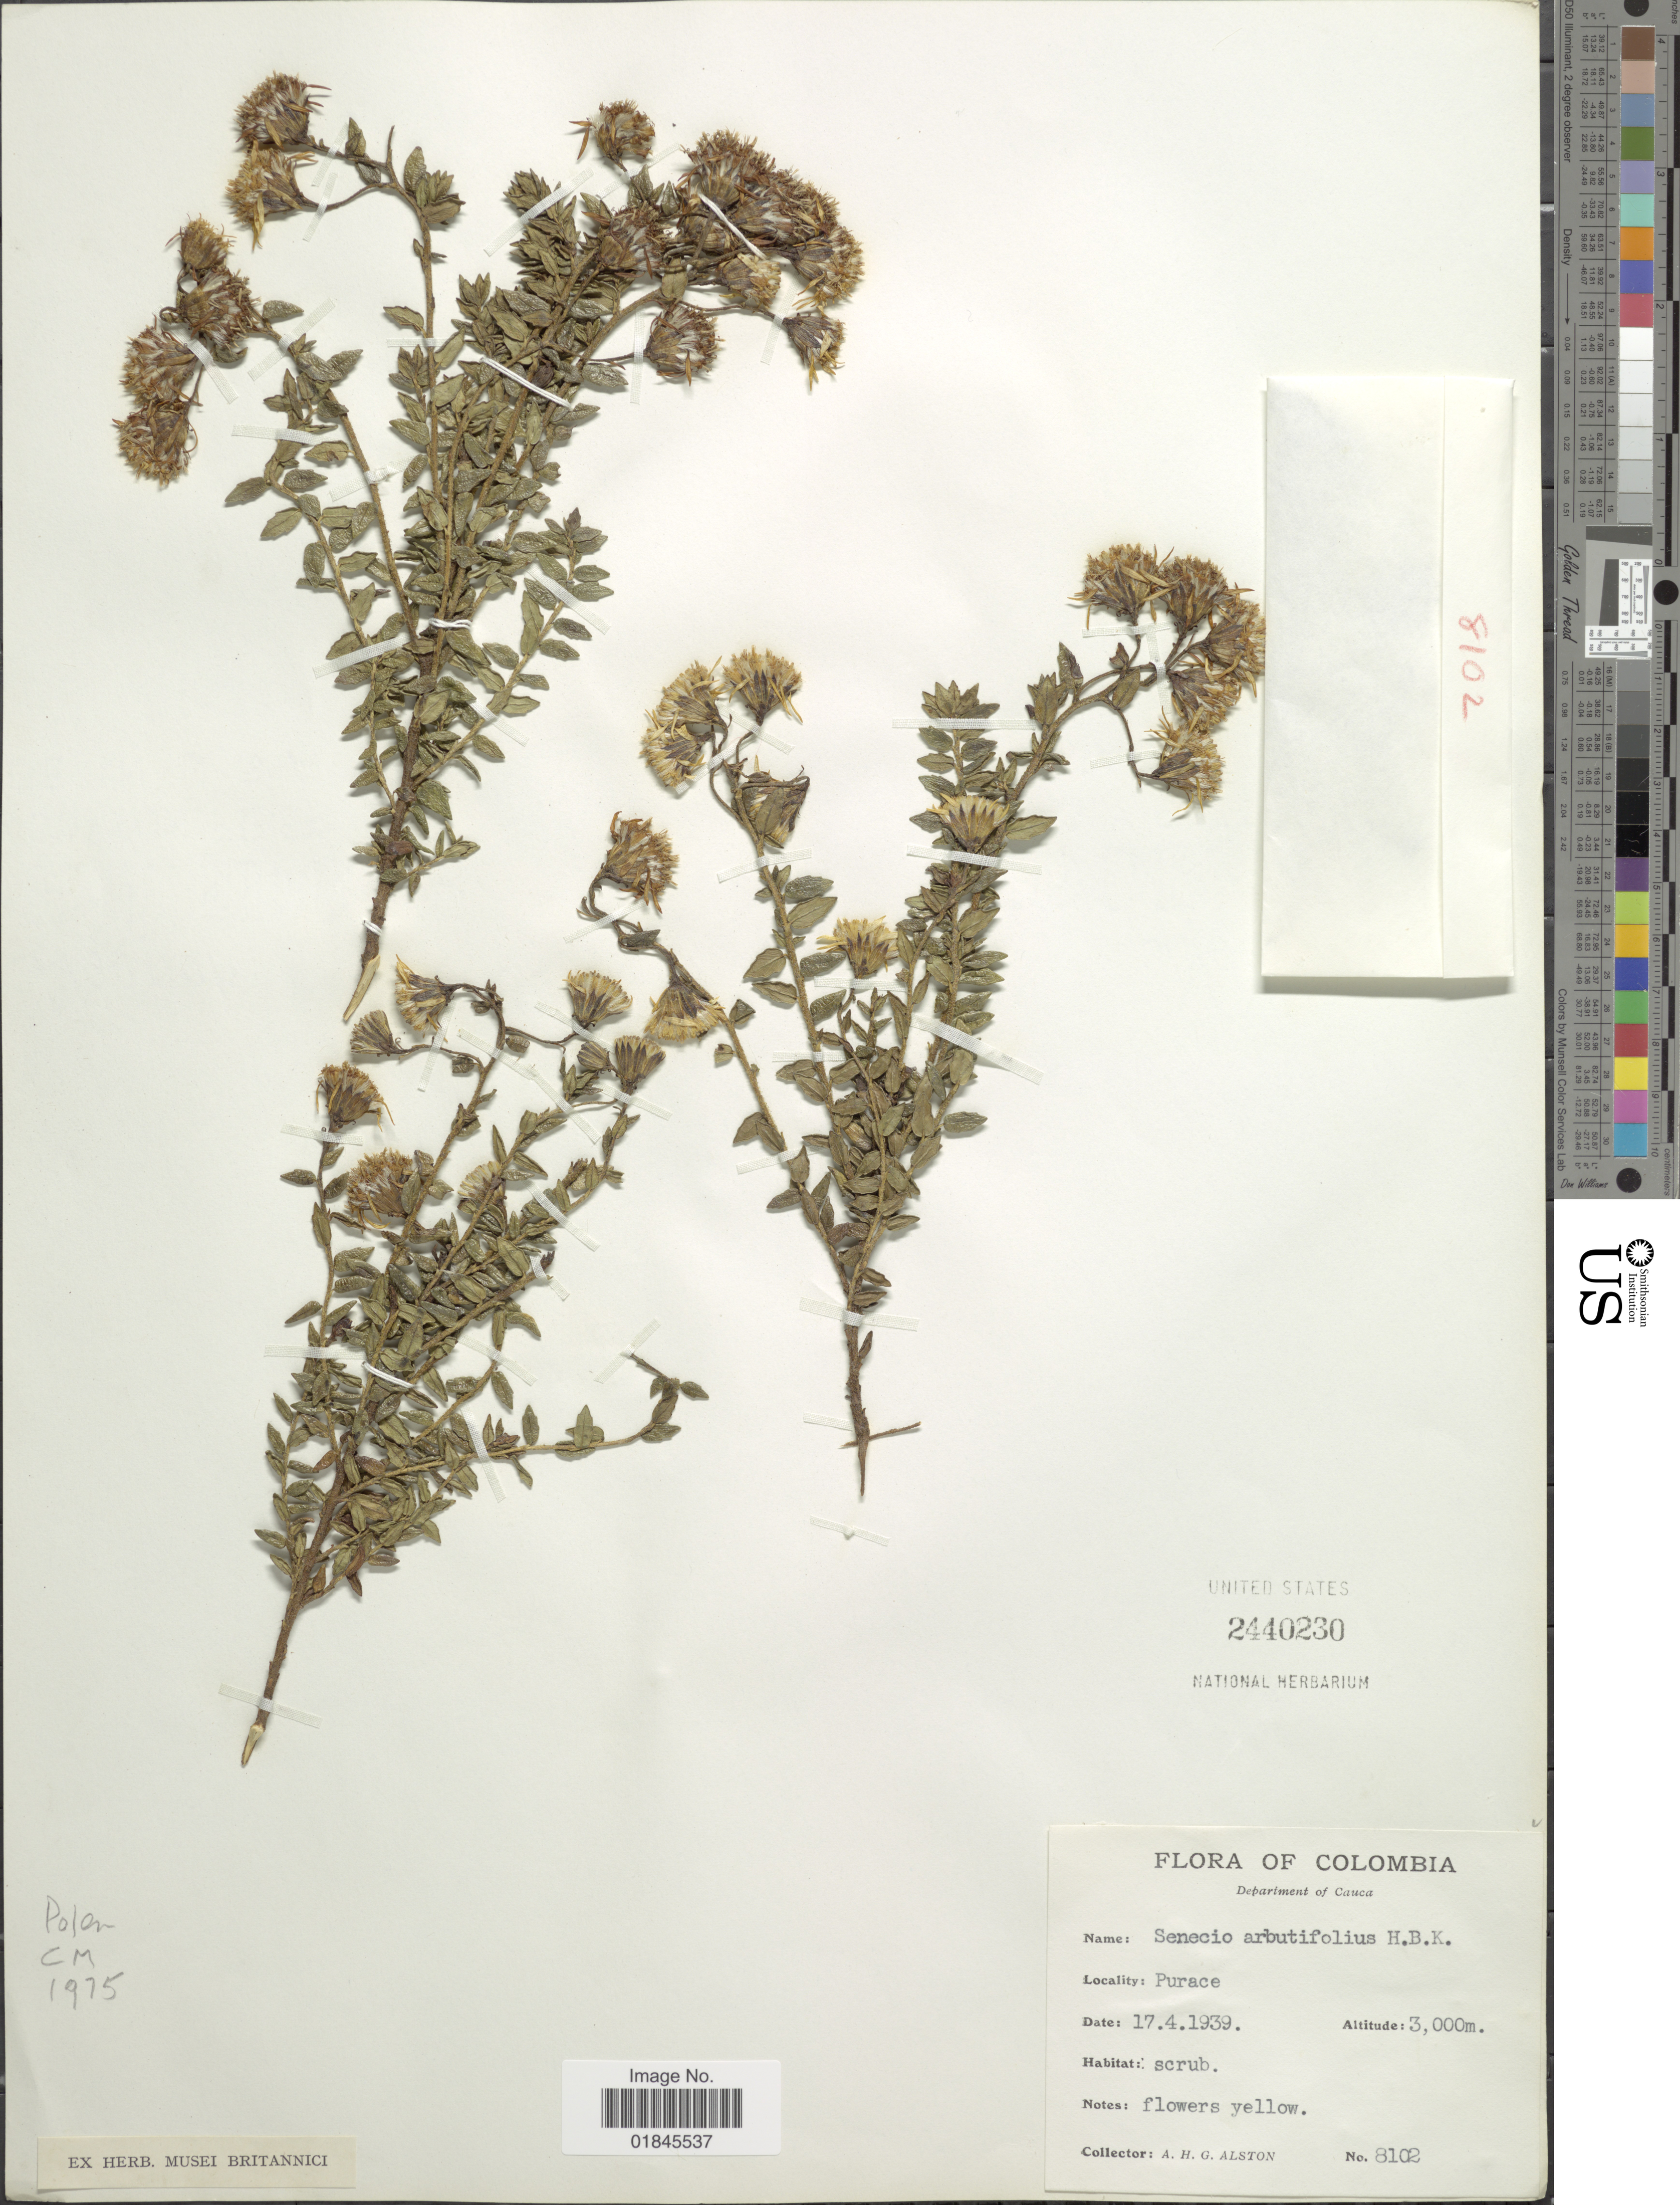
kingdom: Plantae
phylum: Tracheophyta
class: Magnoliopsida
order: Asterales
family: Asteraceae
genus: Pentacalia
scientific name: Pentacalia mutisii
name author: (Cuatrec.) Cuatrec.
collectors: A. H. Alston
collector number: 8102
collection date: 1939-04-17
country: Colombia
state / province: Cauca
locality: Department of Cauca. Purace.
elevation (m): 3000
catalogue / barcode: US 2440230